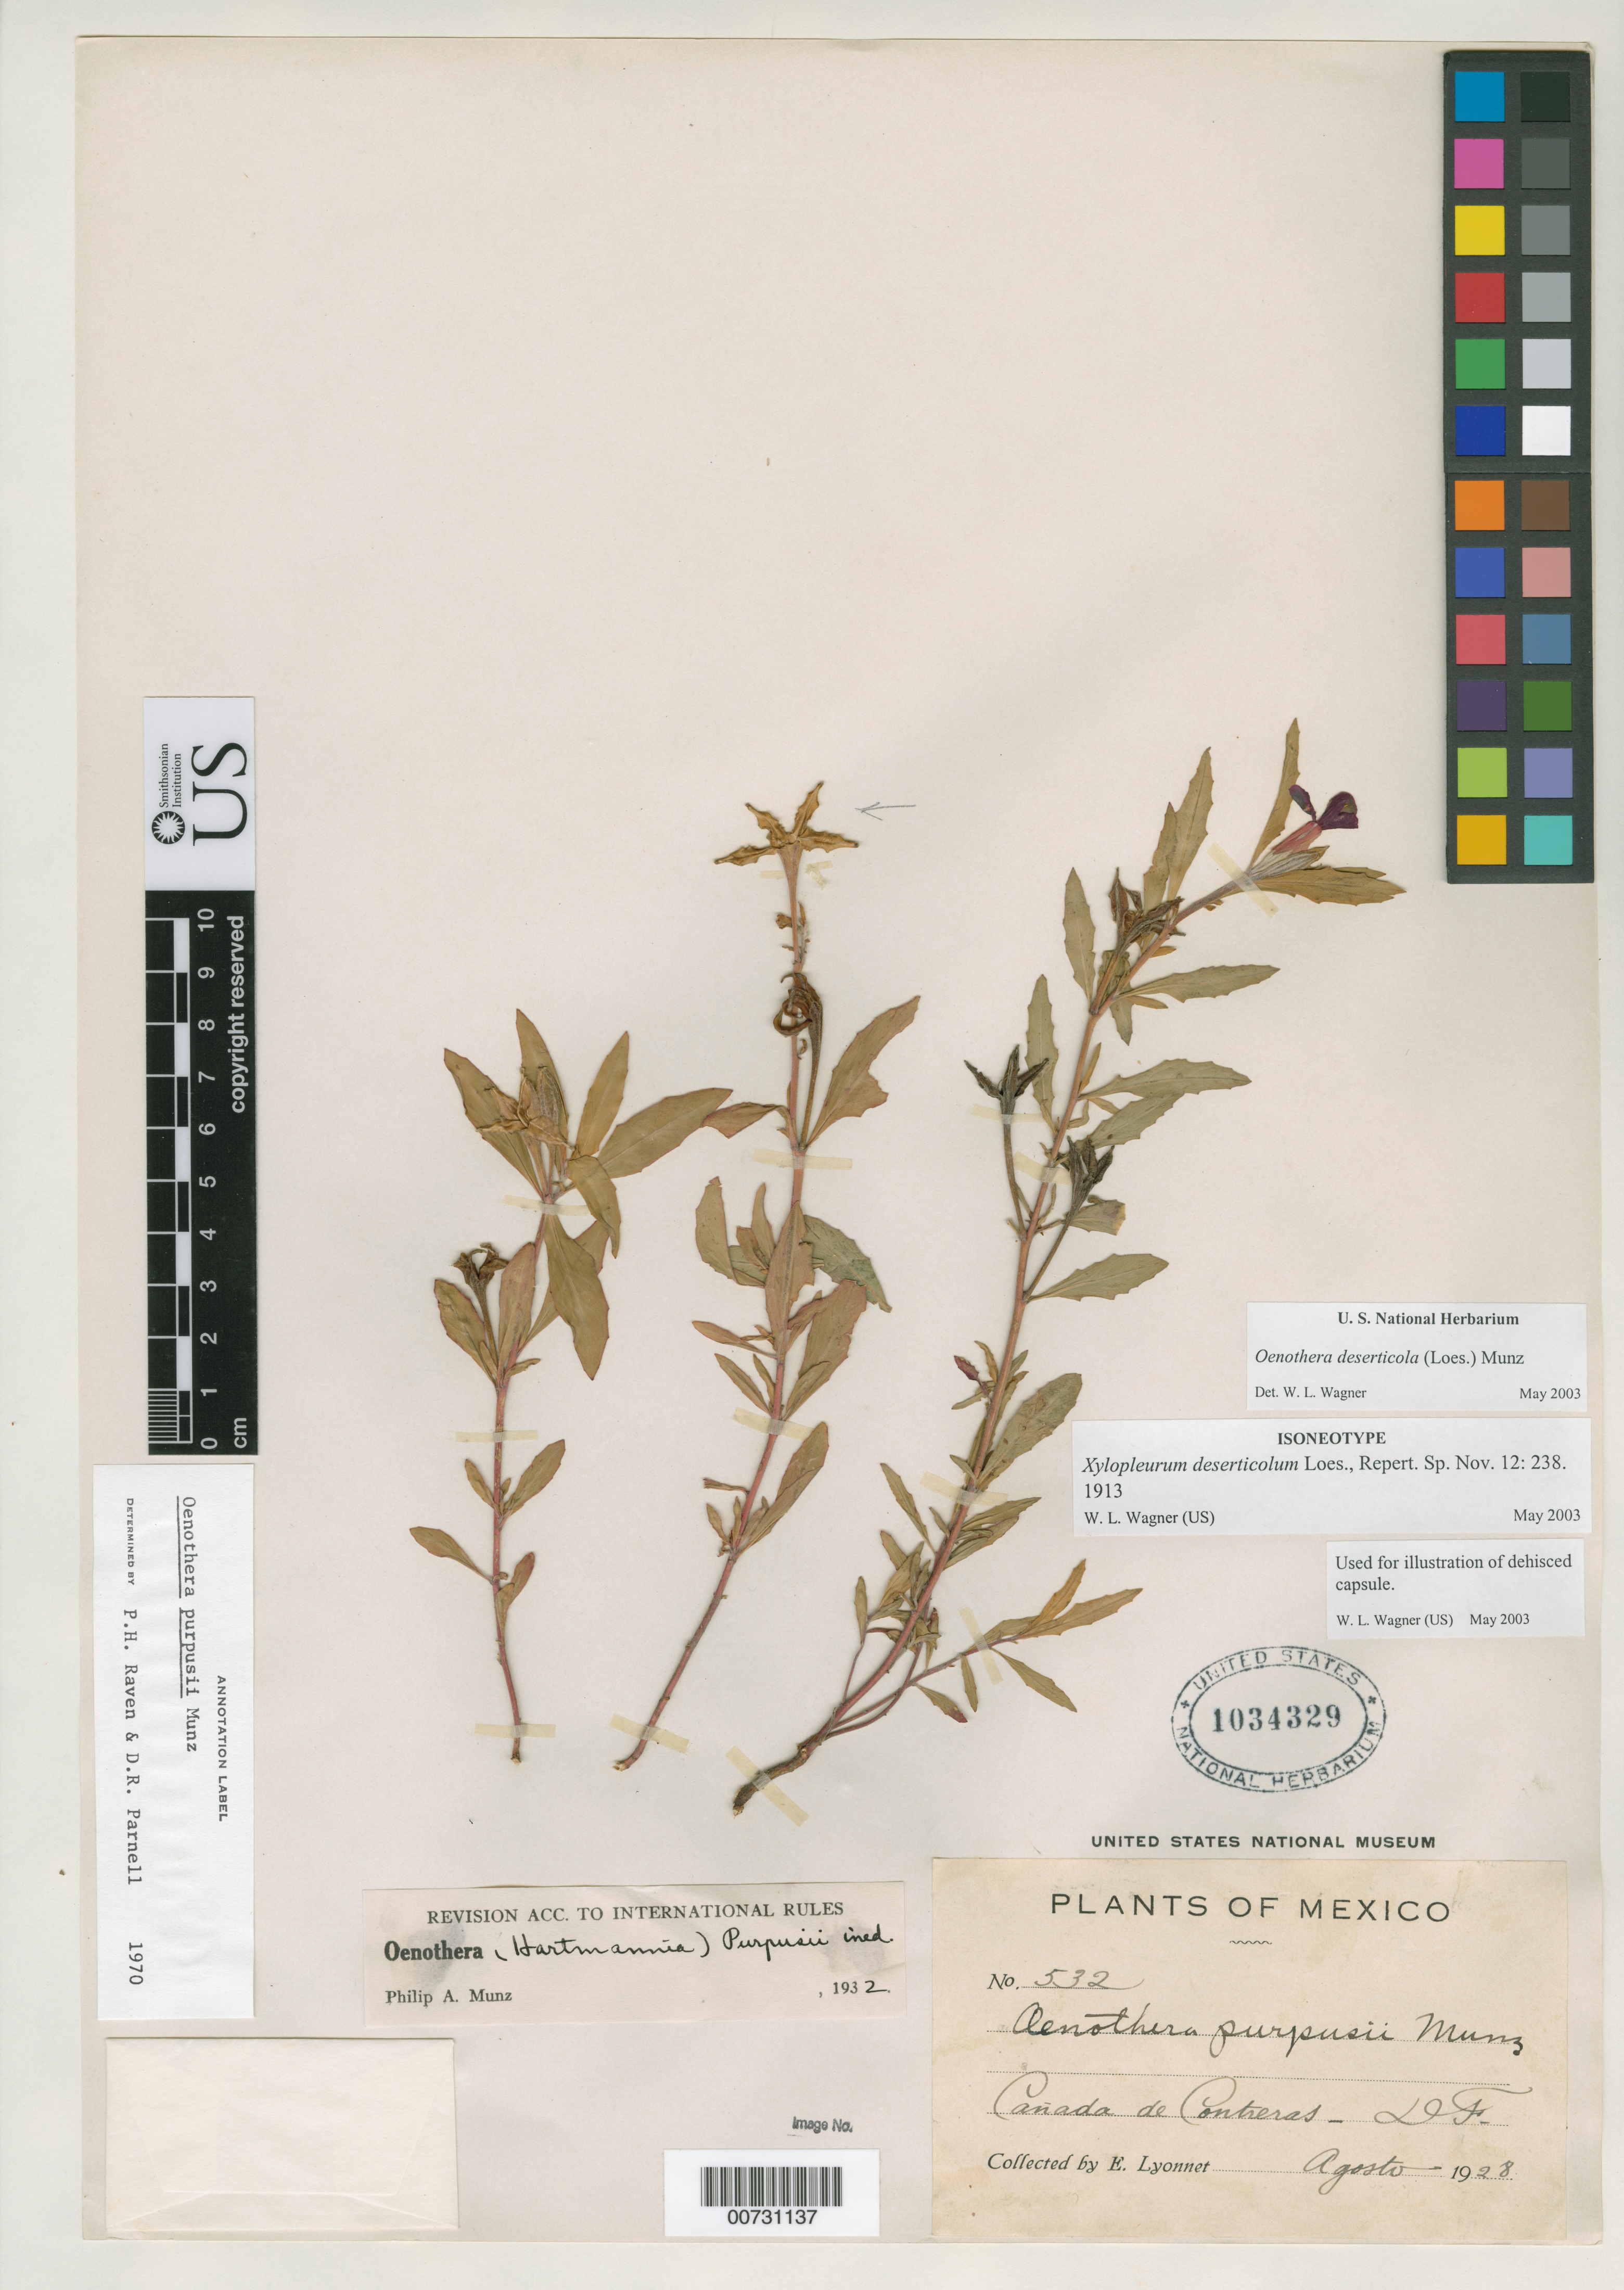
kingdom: Plantae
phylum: Tracheophyta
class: Magnoliopsida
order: Myrtales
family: Onagraceae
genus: Xylopleurum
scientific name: Xylopleurum deserticola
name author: Loes.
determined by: Wagner, W. L., (BOT), Smithsonian Institution - National Museum of Natural History (UNITED STATES)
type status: Isoneotype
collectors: Bro. E. Lyonnet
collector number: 532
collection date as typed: Aug 1928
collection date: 1928-08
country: Mexico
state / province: Distrito Federal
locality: Cañada de Contreras, D.F.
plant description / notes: Specific epithet published as "deserticolum".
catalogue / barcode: US 1034329